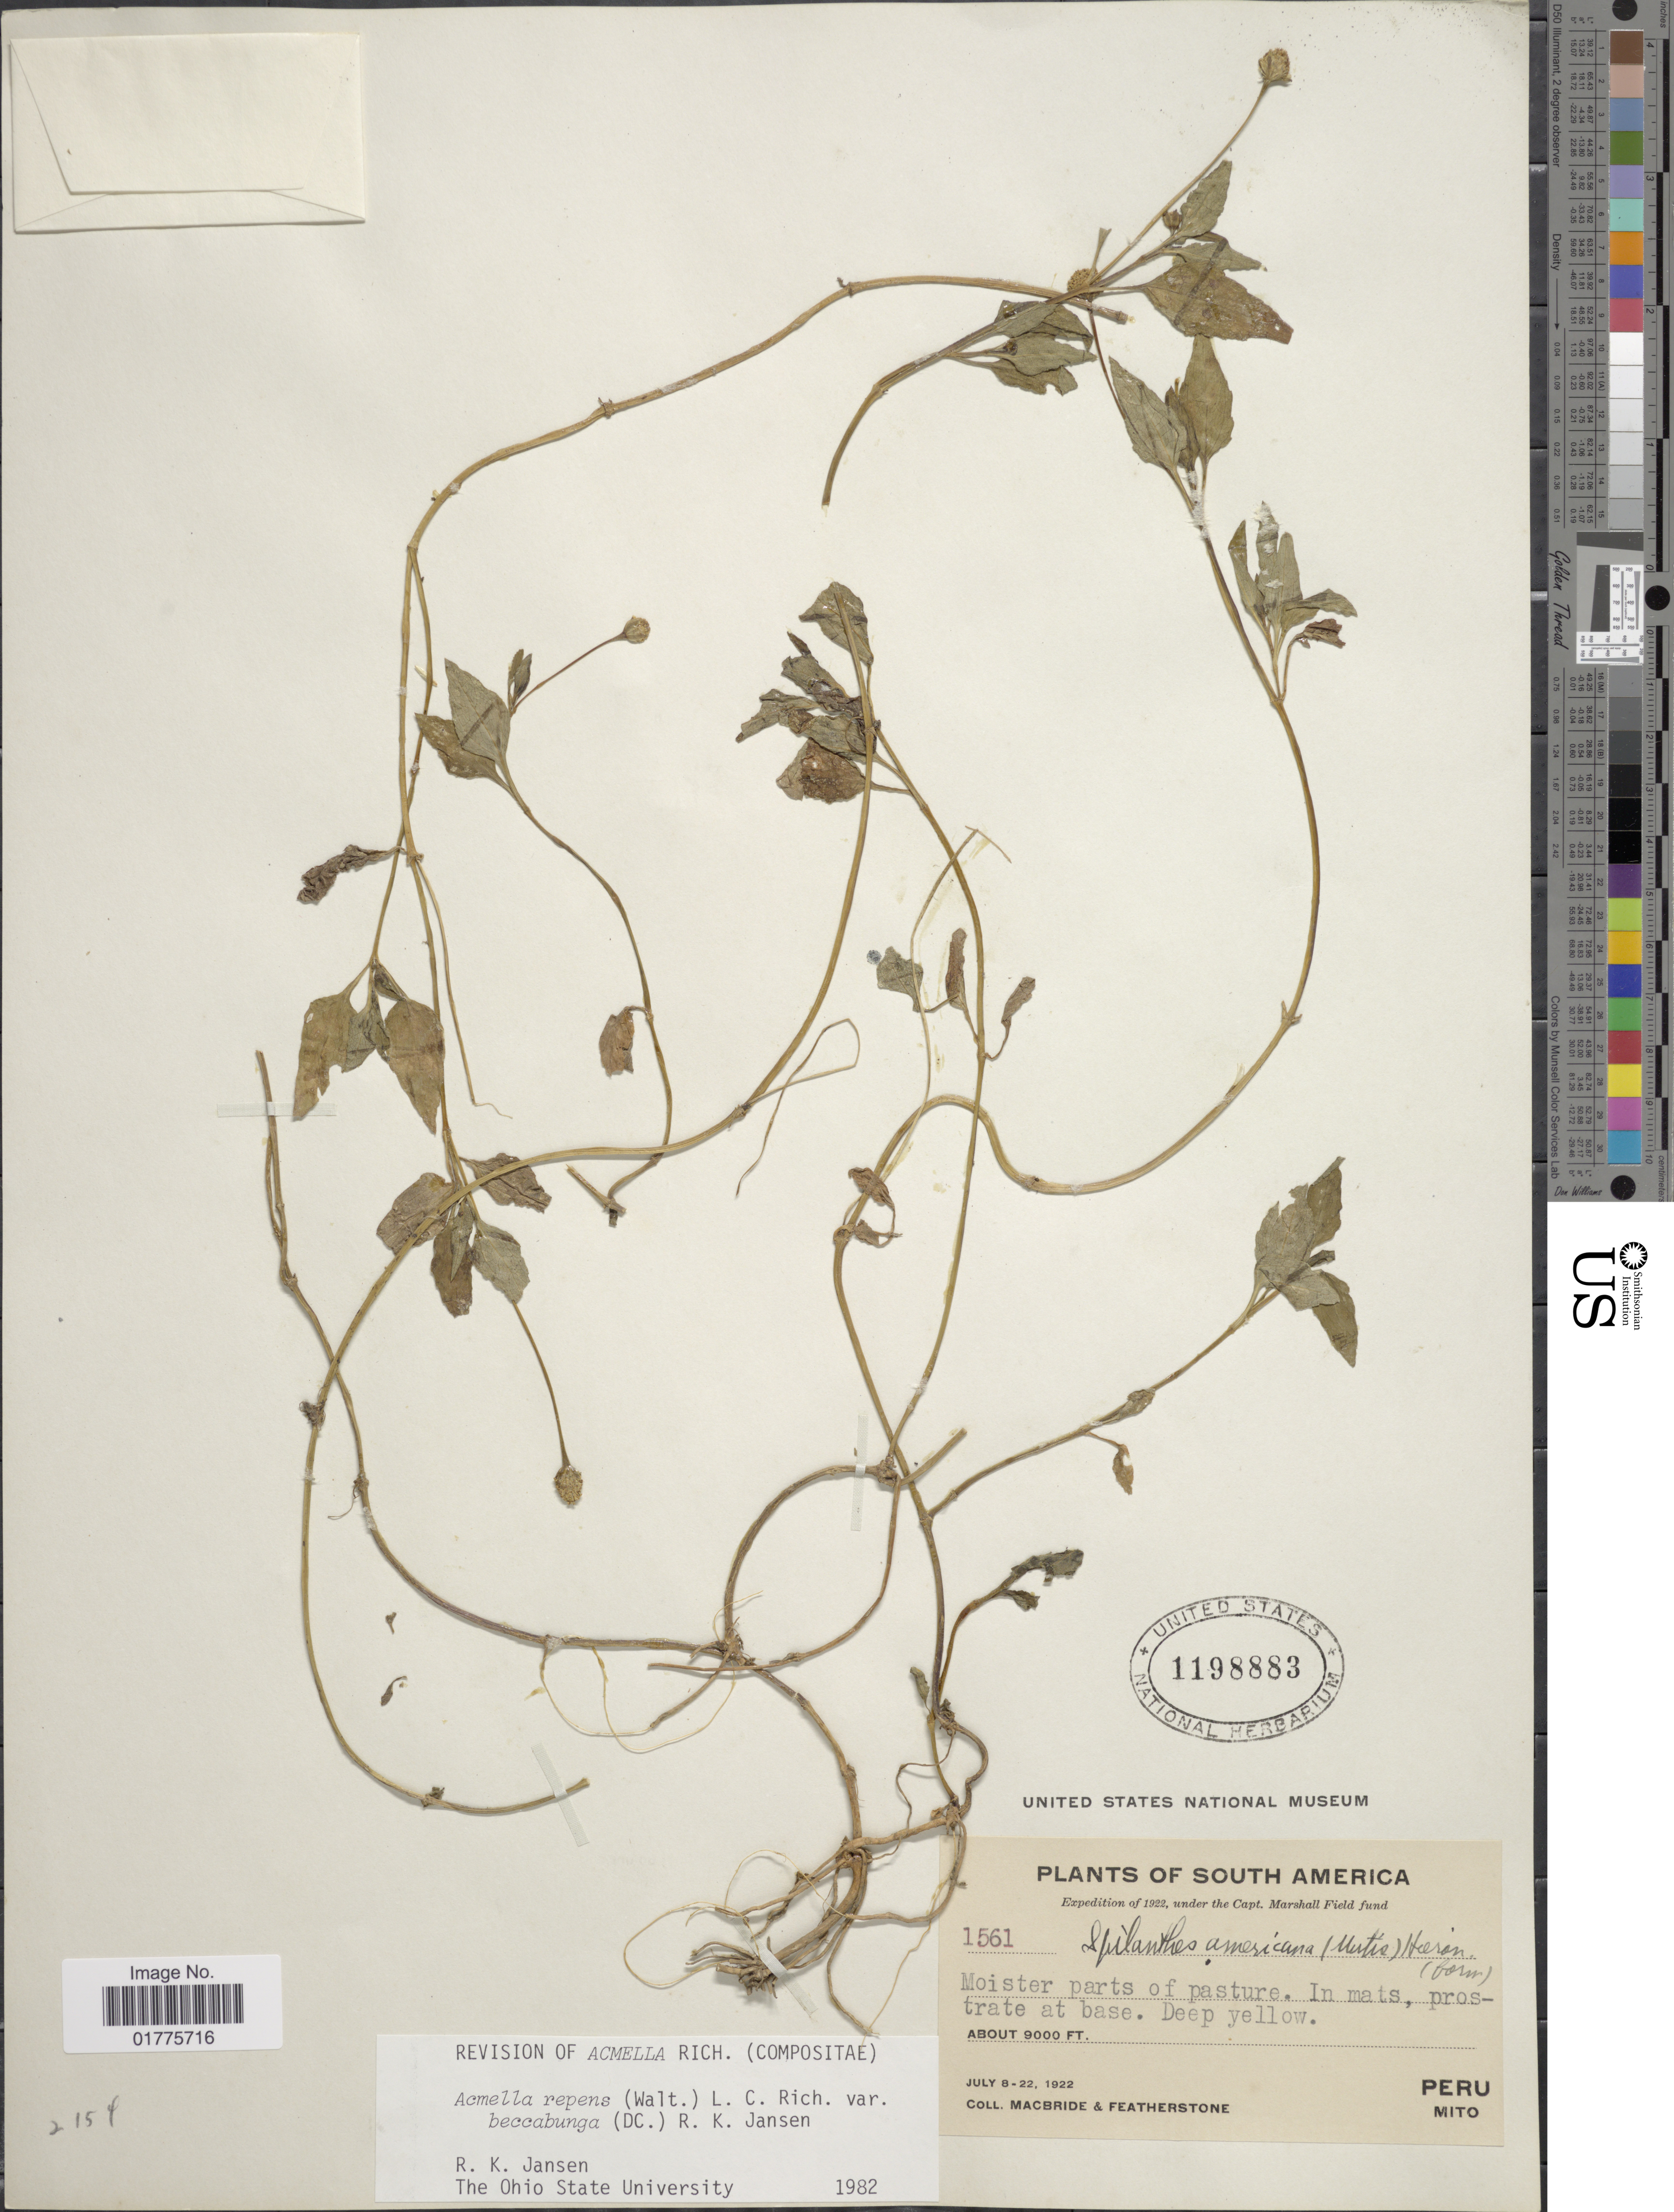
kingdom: Plantae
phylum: Tracheophyta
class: Magnoliopsida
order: Asterales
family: Asteraceae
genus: Acmella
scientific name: Acmella repens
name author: (Walter) Rich.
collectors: Macbride, -- & -. Featherstone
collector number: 1561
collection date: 1922-07-08/1922-07-22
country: Peru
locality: Moister parts of pasture, Mito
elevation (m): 2743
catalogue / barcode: US 1198883